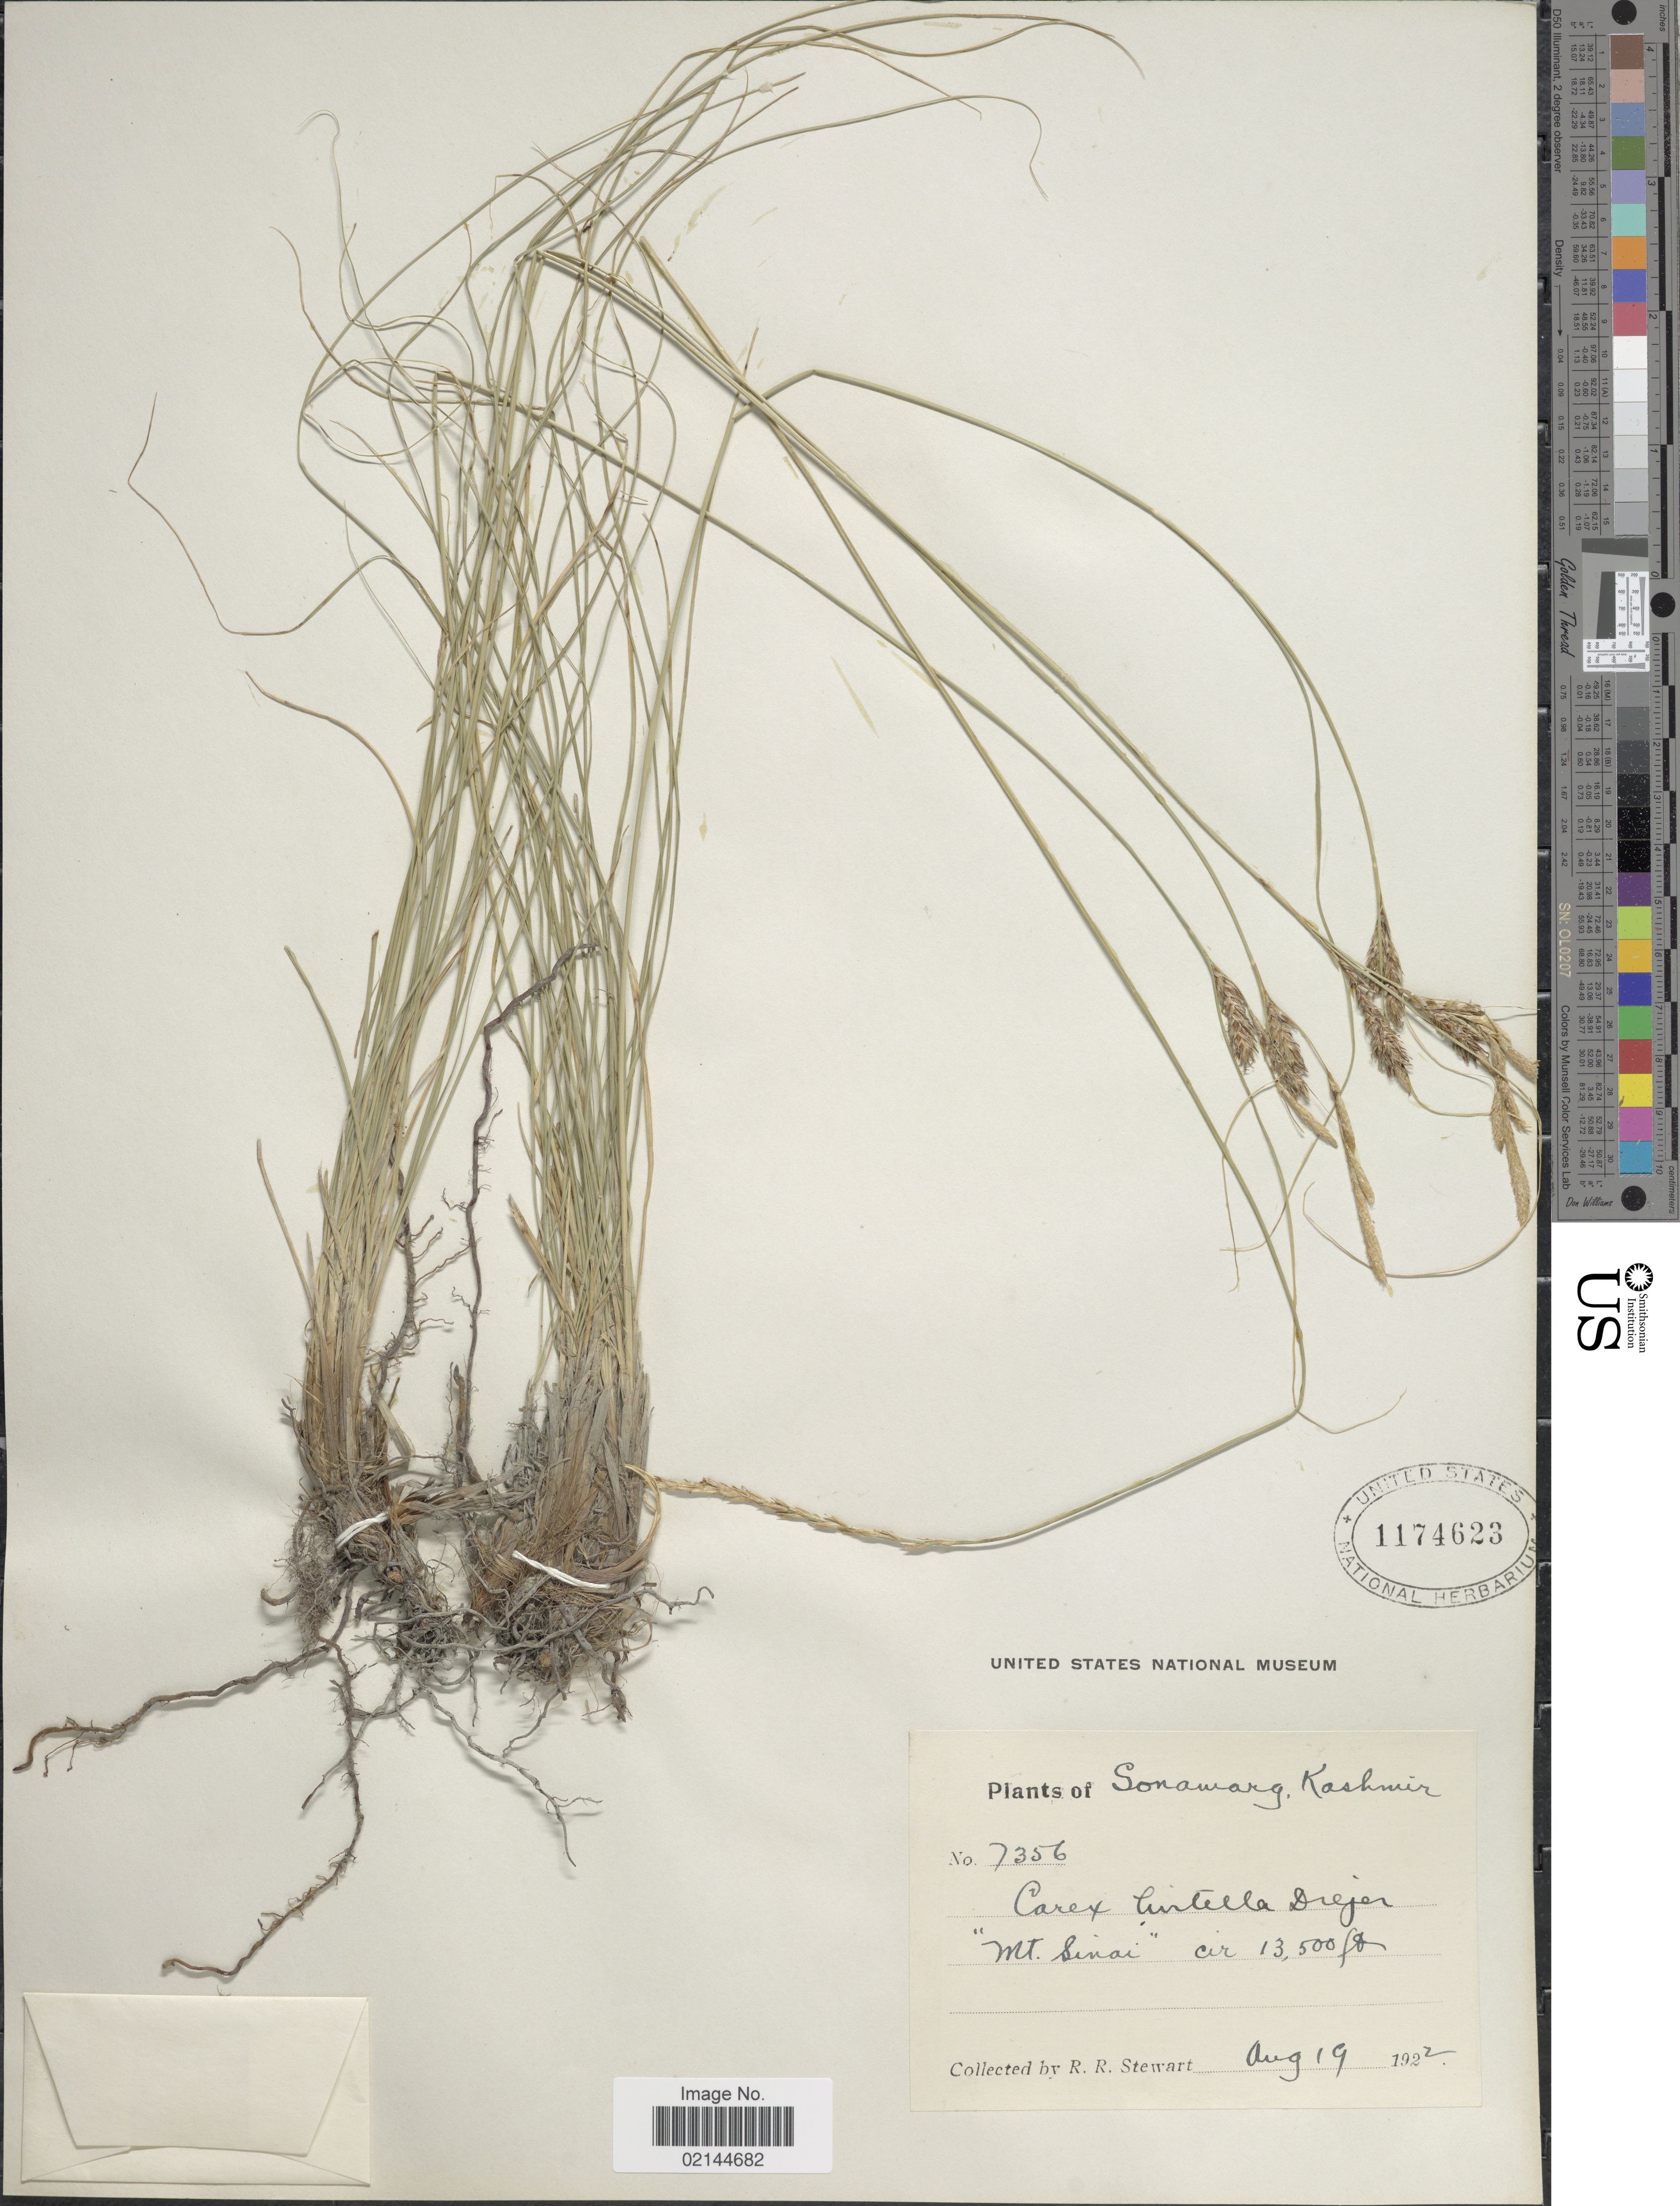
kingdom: Plantae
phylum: Tracheophyta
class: Liliopsida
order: Poales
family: Cyperaceae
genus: Carex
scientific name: Carex plectobasis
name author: V.I. Krecz.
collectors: R. R. Stewart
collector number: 7356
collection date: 1922-08-19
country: India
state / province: Jammu and Kashmir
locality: Sonamarg, Kashmir. "Mt. Sinai"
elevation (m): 4115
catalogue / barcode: US 1174623